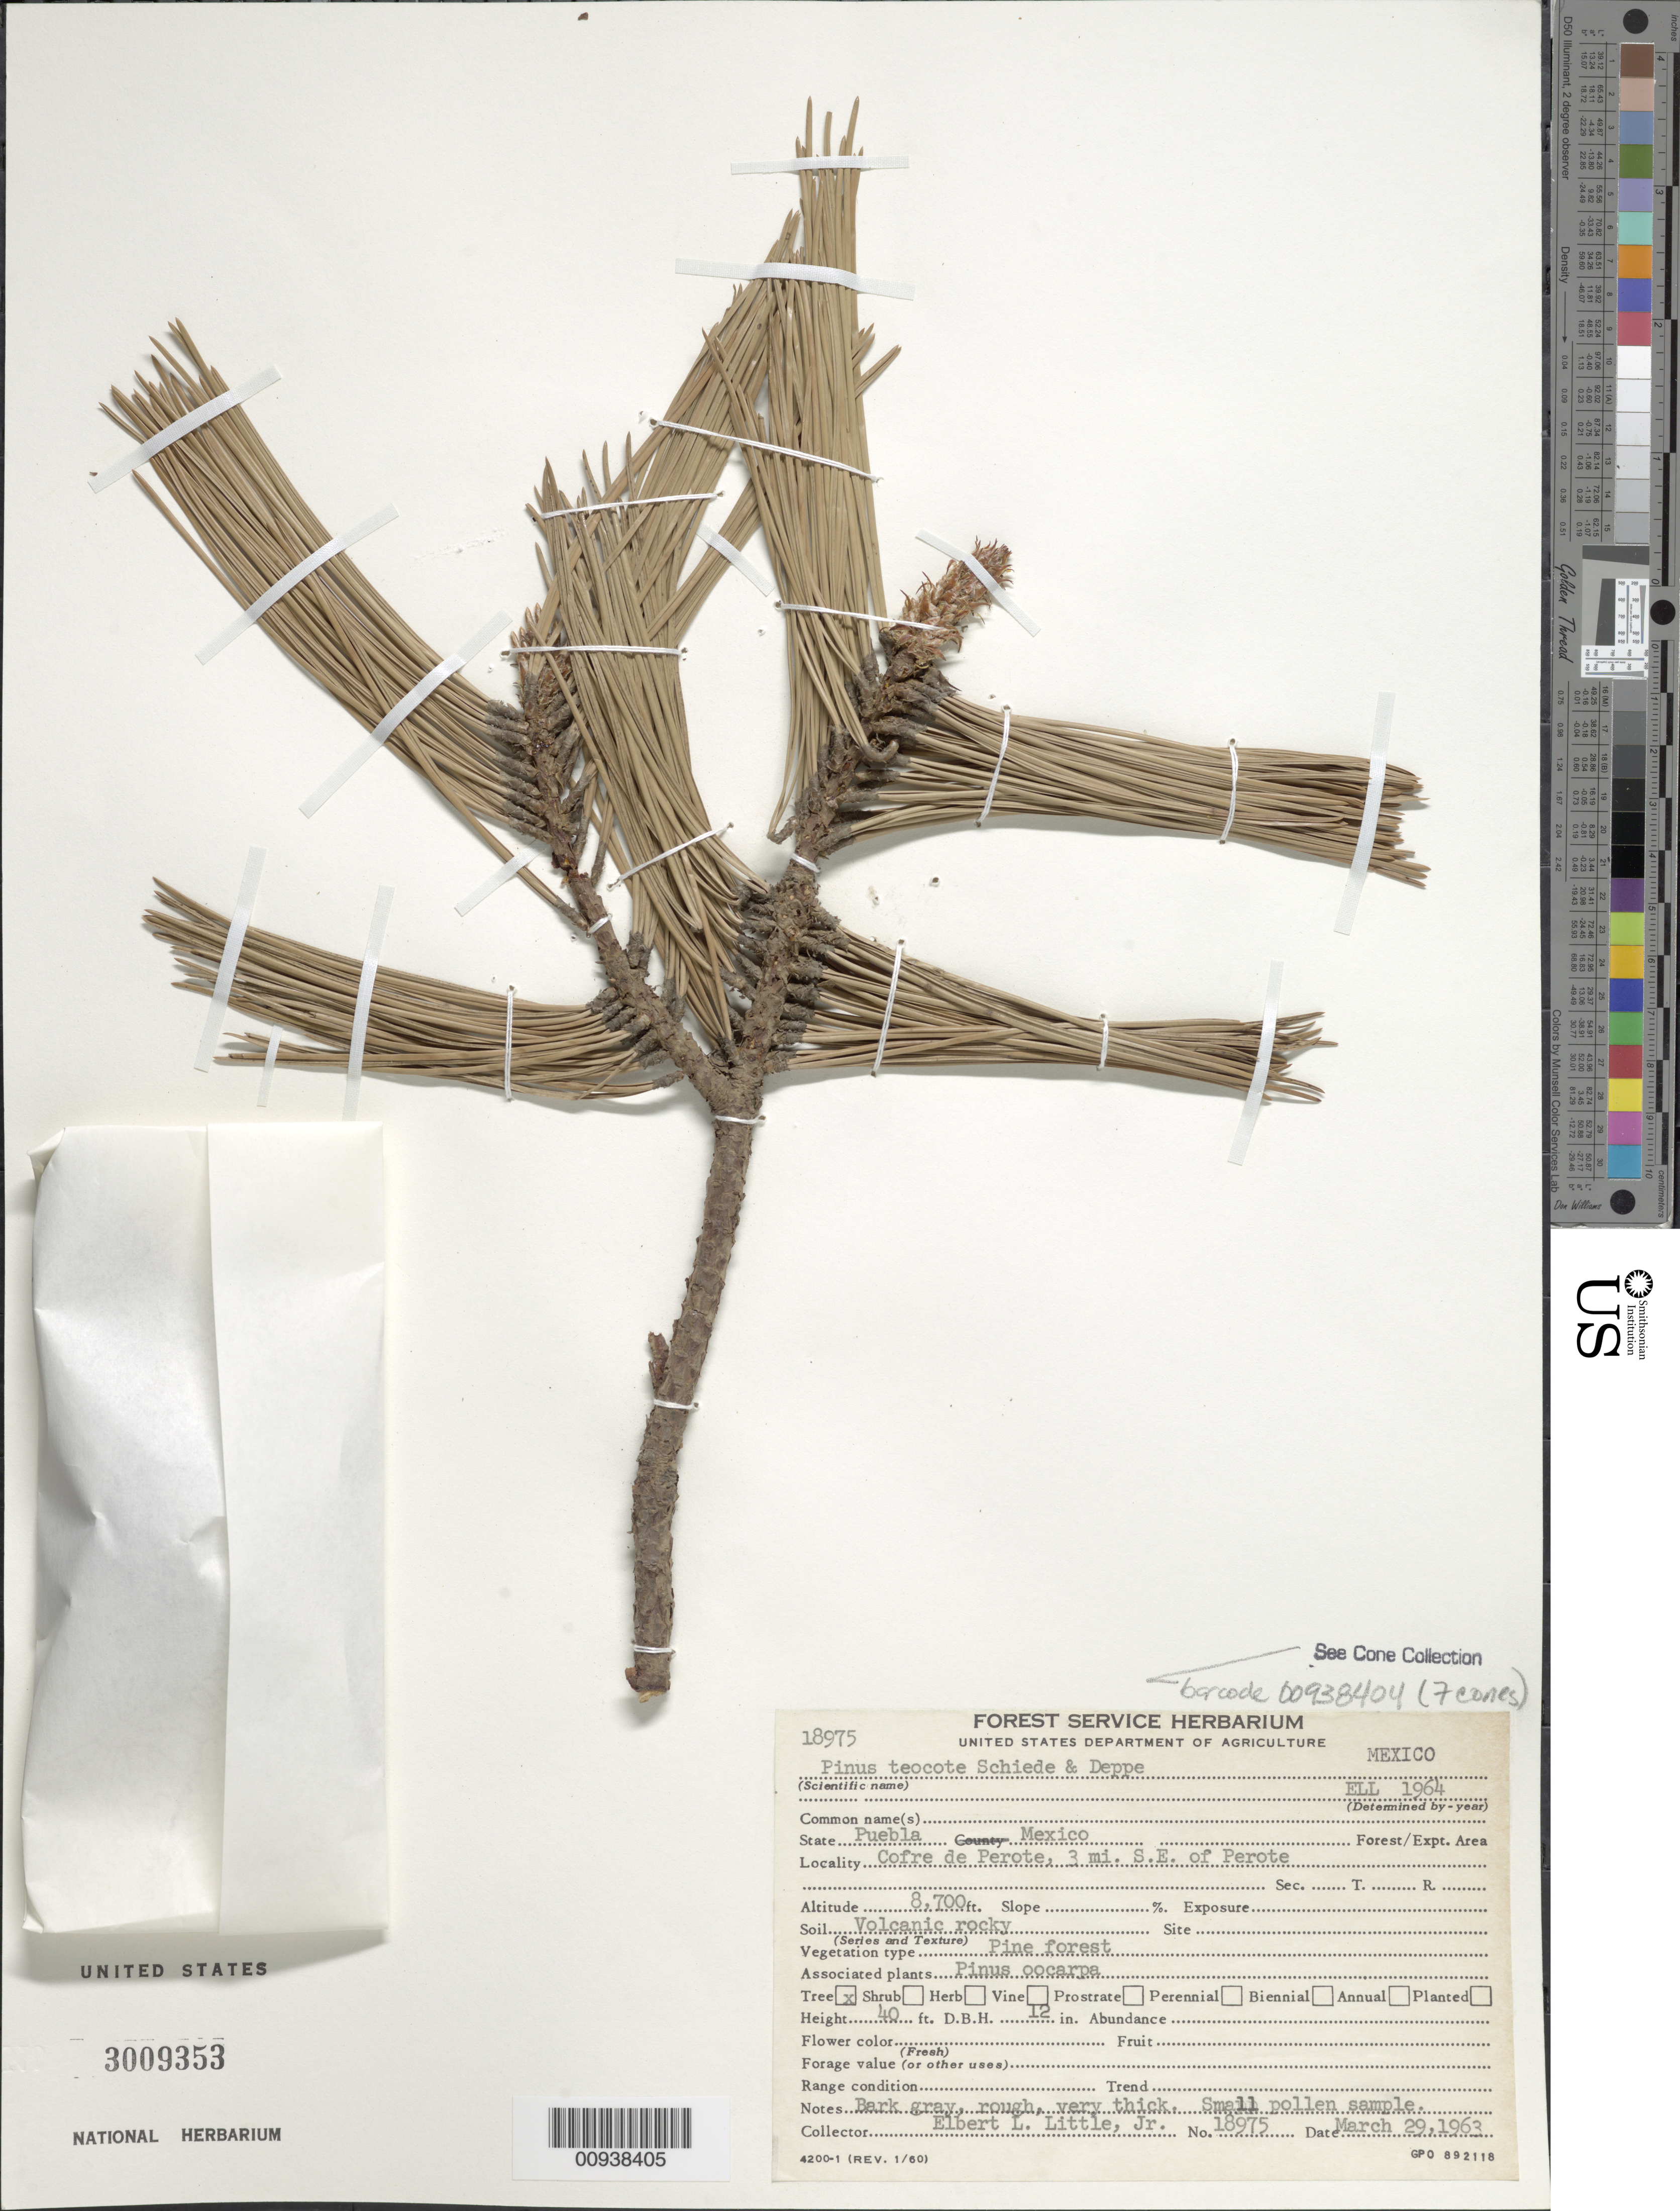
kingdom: Plantae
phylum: Tracheophyta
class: Pinopsida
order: Pinales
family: Pinaceae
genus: Pinus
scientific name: Pinus teocote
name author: Schltdl. & Cham.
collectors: E. L. Little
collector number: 18975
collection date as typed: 29 Mar 1963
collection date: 1963-03-29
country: Mexico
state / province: Puebla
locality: Cofre de Perote, 3 mi. SE of Perote.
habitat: Pine forest. Soil volcanic rocky. Associated plants Pinus oocarpa.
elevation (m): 2652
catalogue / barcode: US 3009353